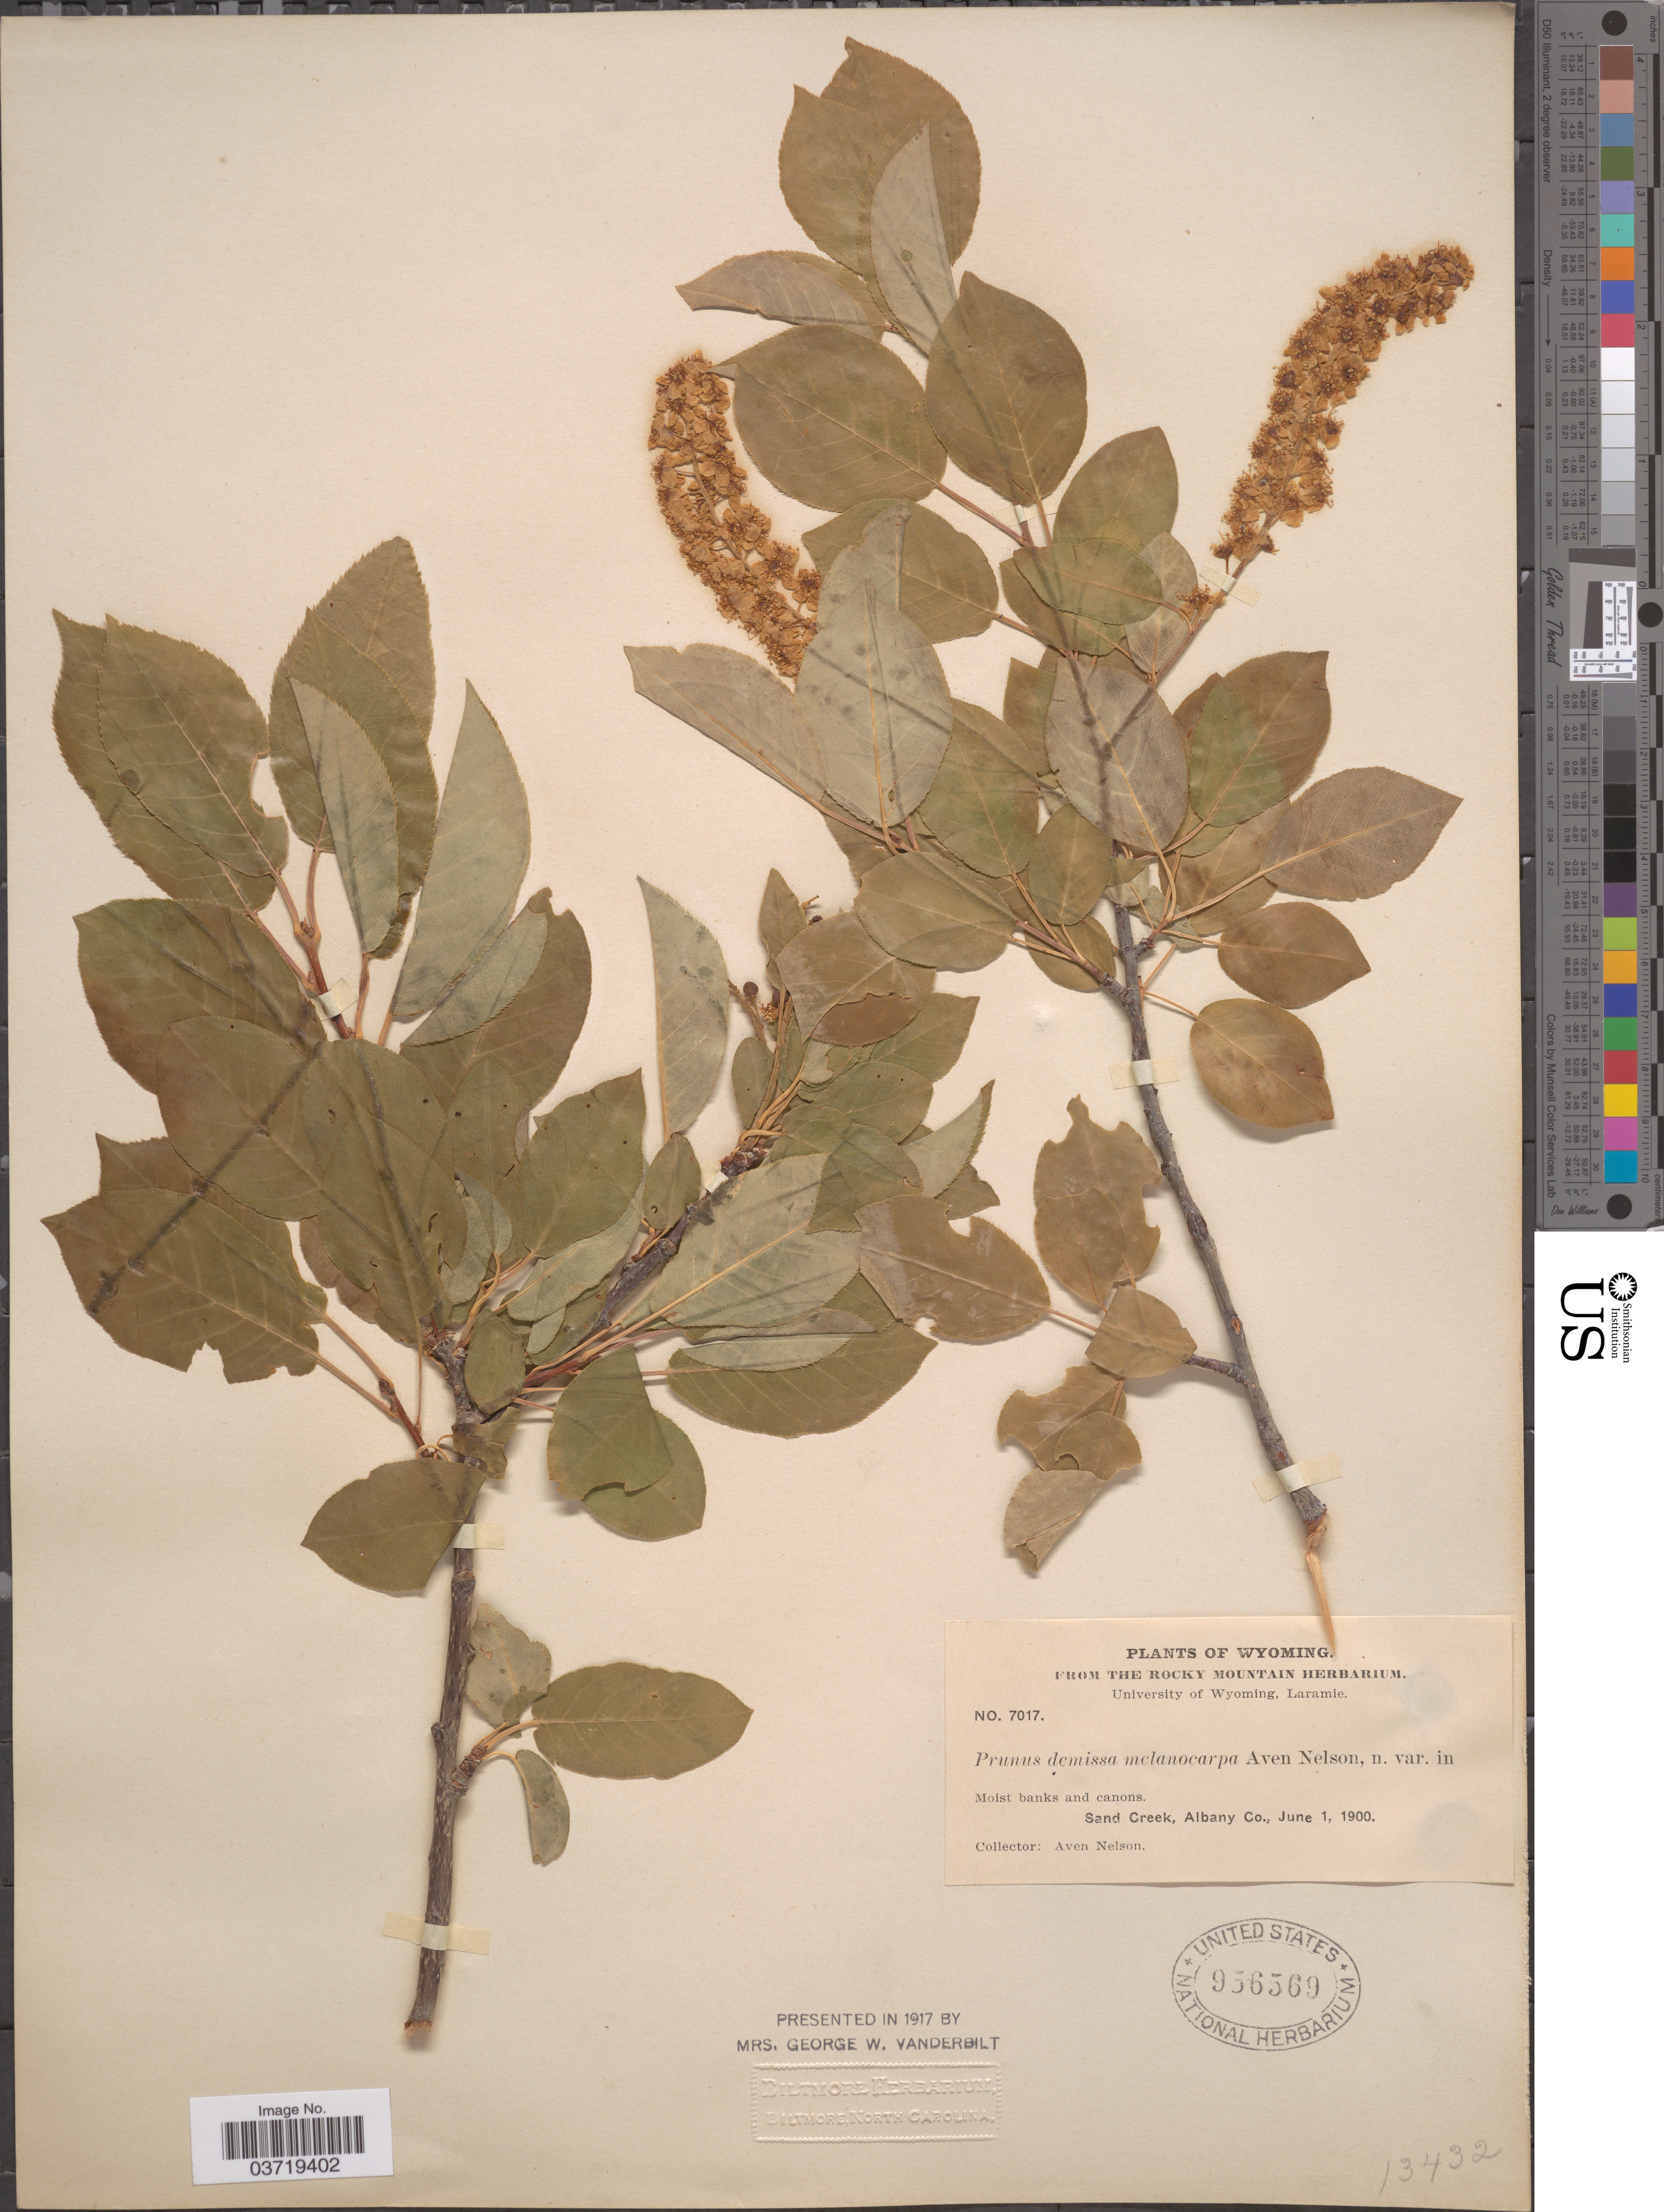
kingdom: Plantae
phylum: Tracheophyta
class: Magnoliopsida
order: Rosales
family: Rosaceae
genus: Prunus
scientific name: Prunus virginiana var. demissa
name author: (Nutt.) Torr.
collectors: A. Nelson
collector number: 7017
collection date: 1900-06-01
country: United States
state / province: Wyoming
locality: Sand Creek, Albany Co.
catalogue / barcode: US 956569